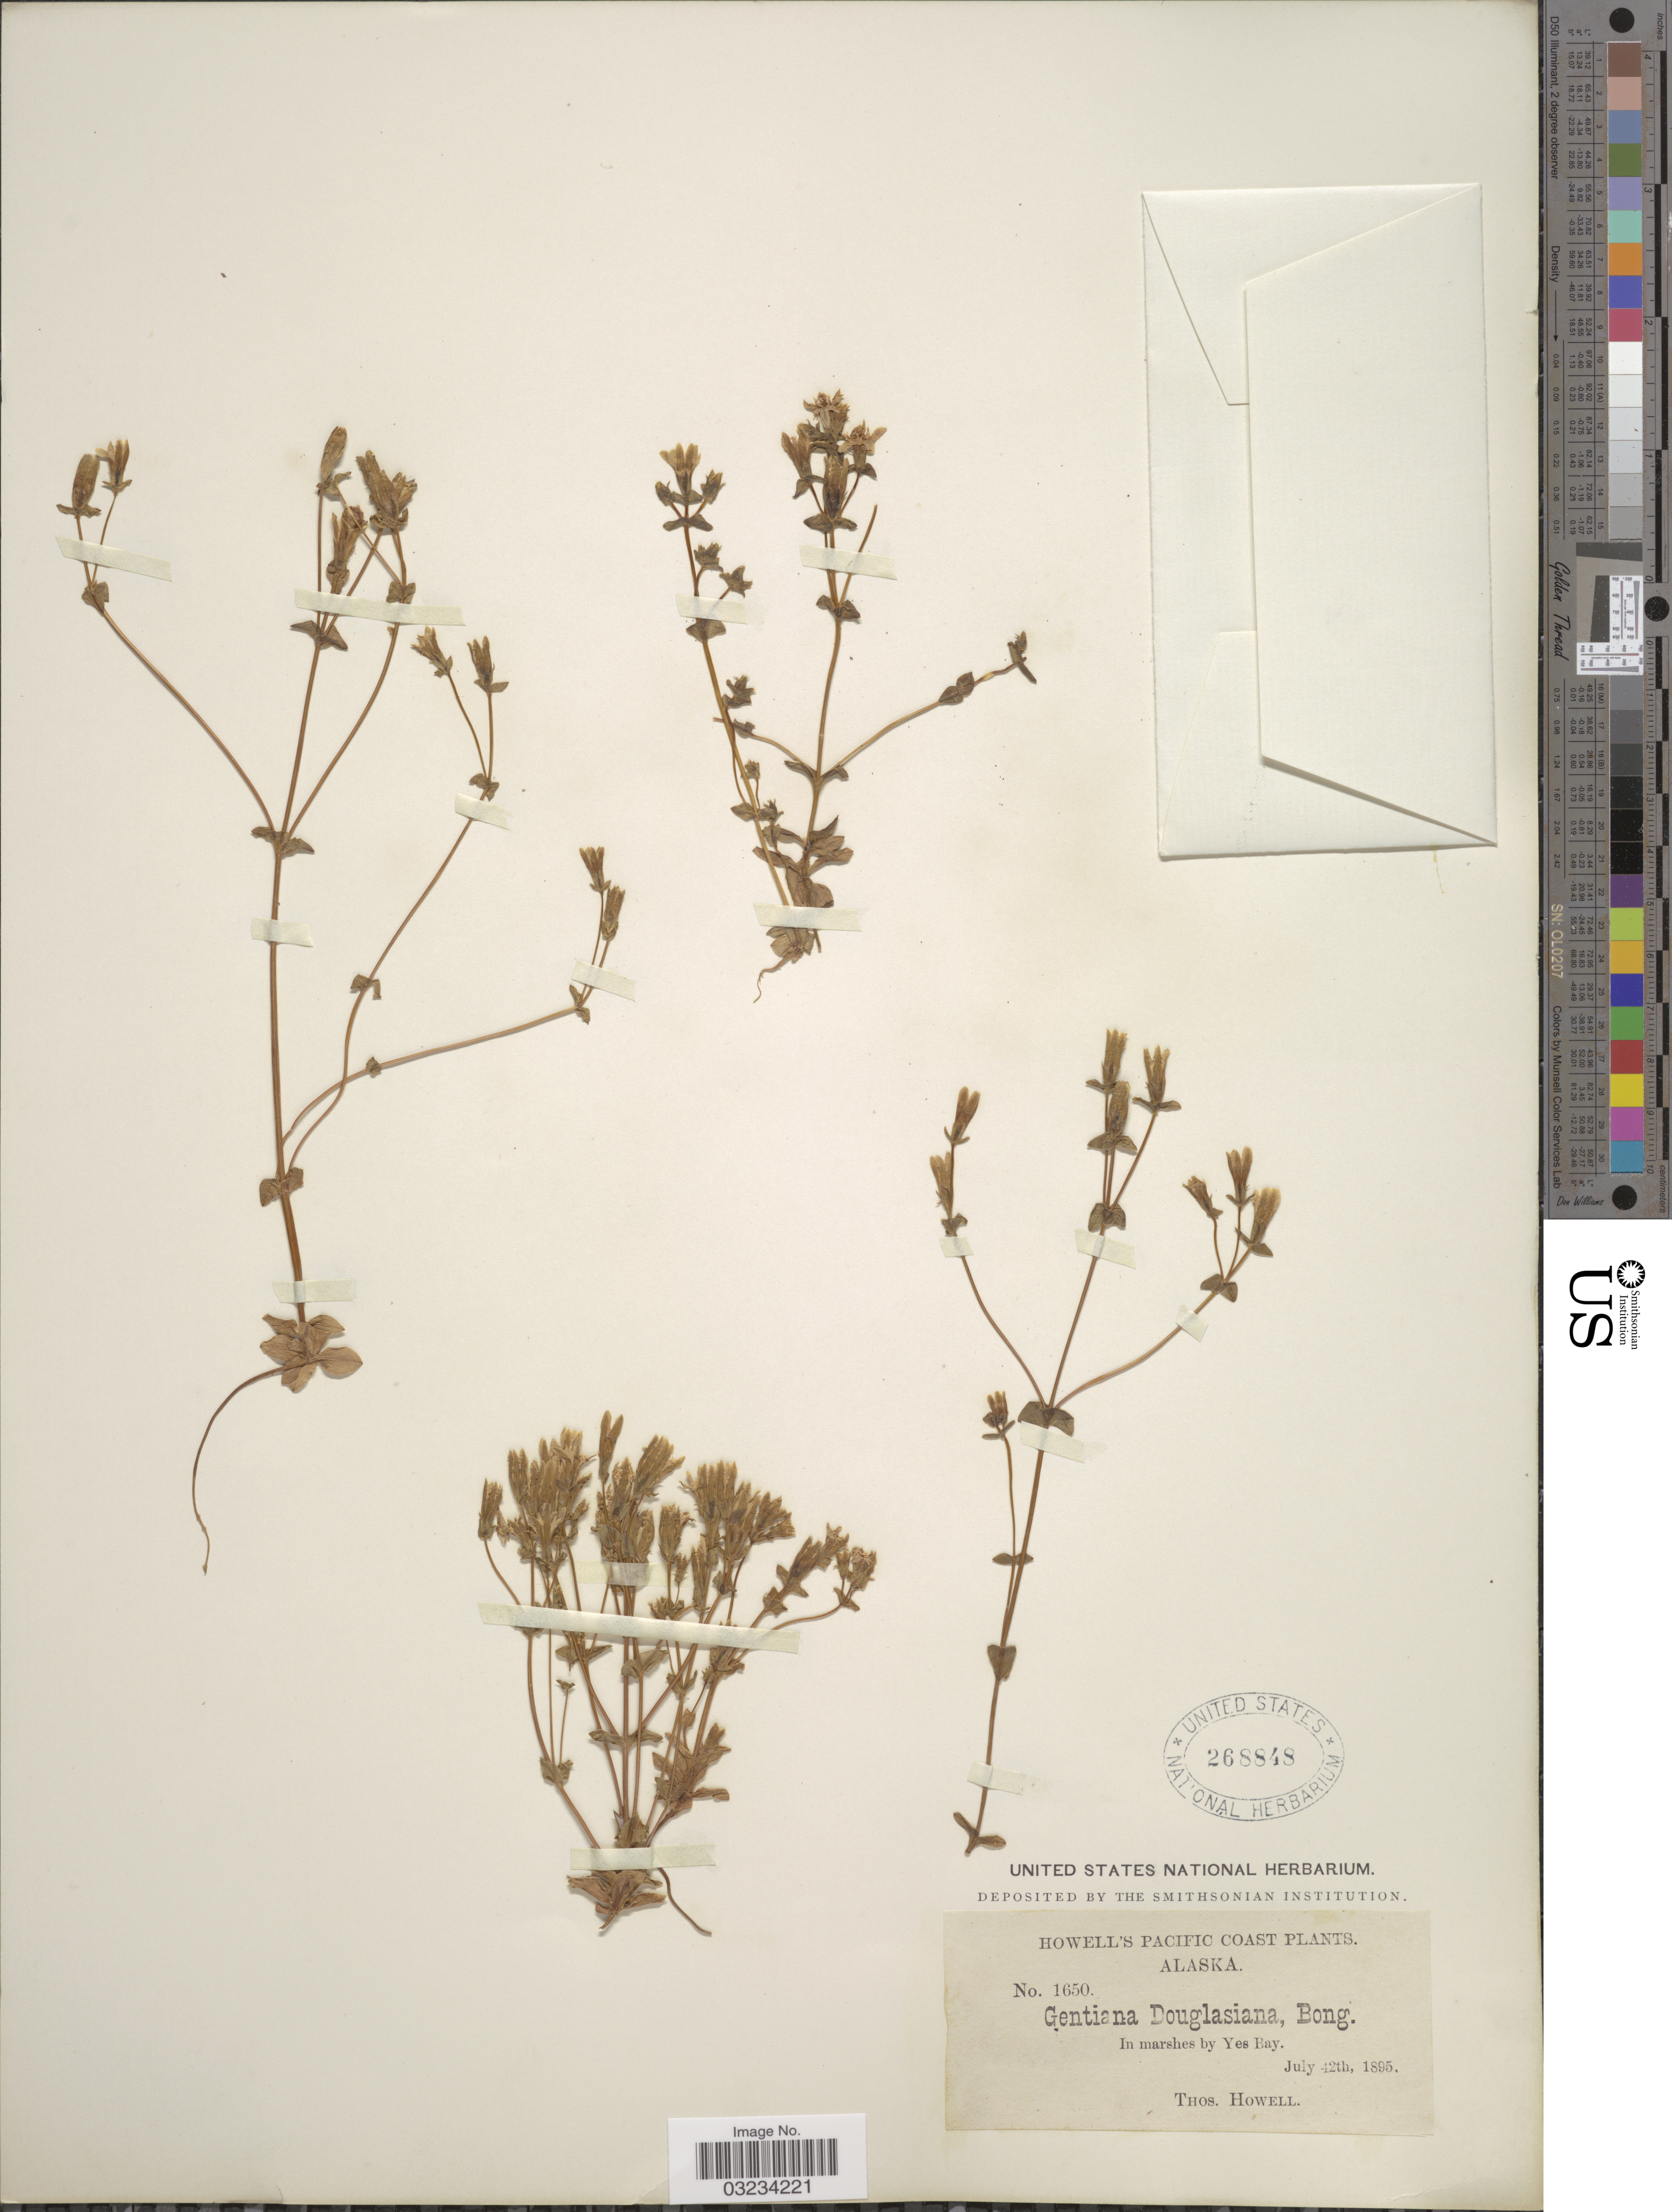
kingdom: Plantae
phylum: Tracheophyta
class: Magnoliopsida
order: Gentianales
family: Gentianaceae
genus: Gentiana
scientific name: Gentiana douglasiana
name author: Bong.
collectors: T. Howell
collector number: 1650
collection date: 1895-07-12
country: United States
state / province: Alaska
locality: Pacific Coast, In marshes by Yes Bay.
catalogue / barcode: US 268848